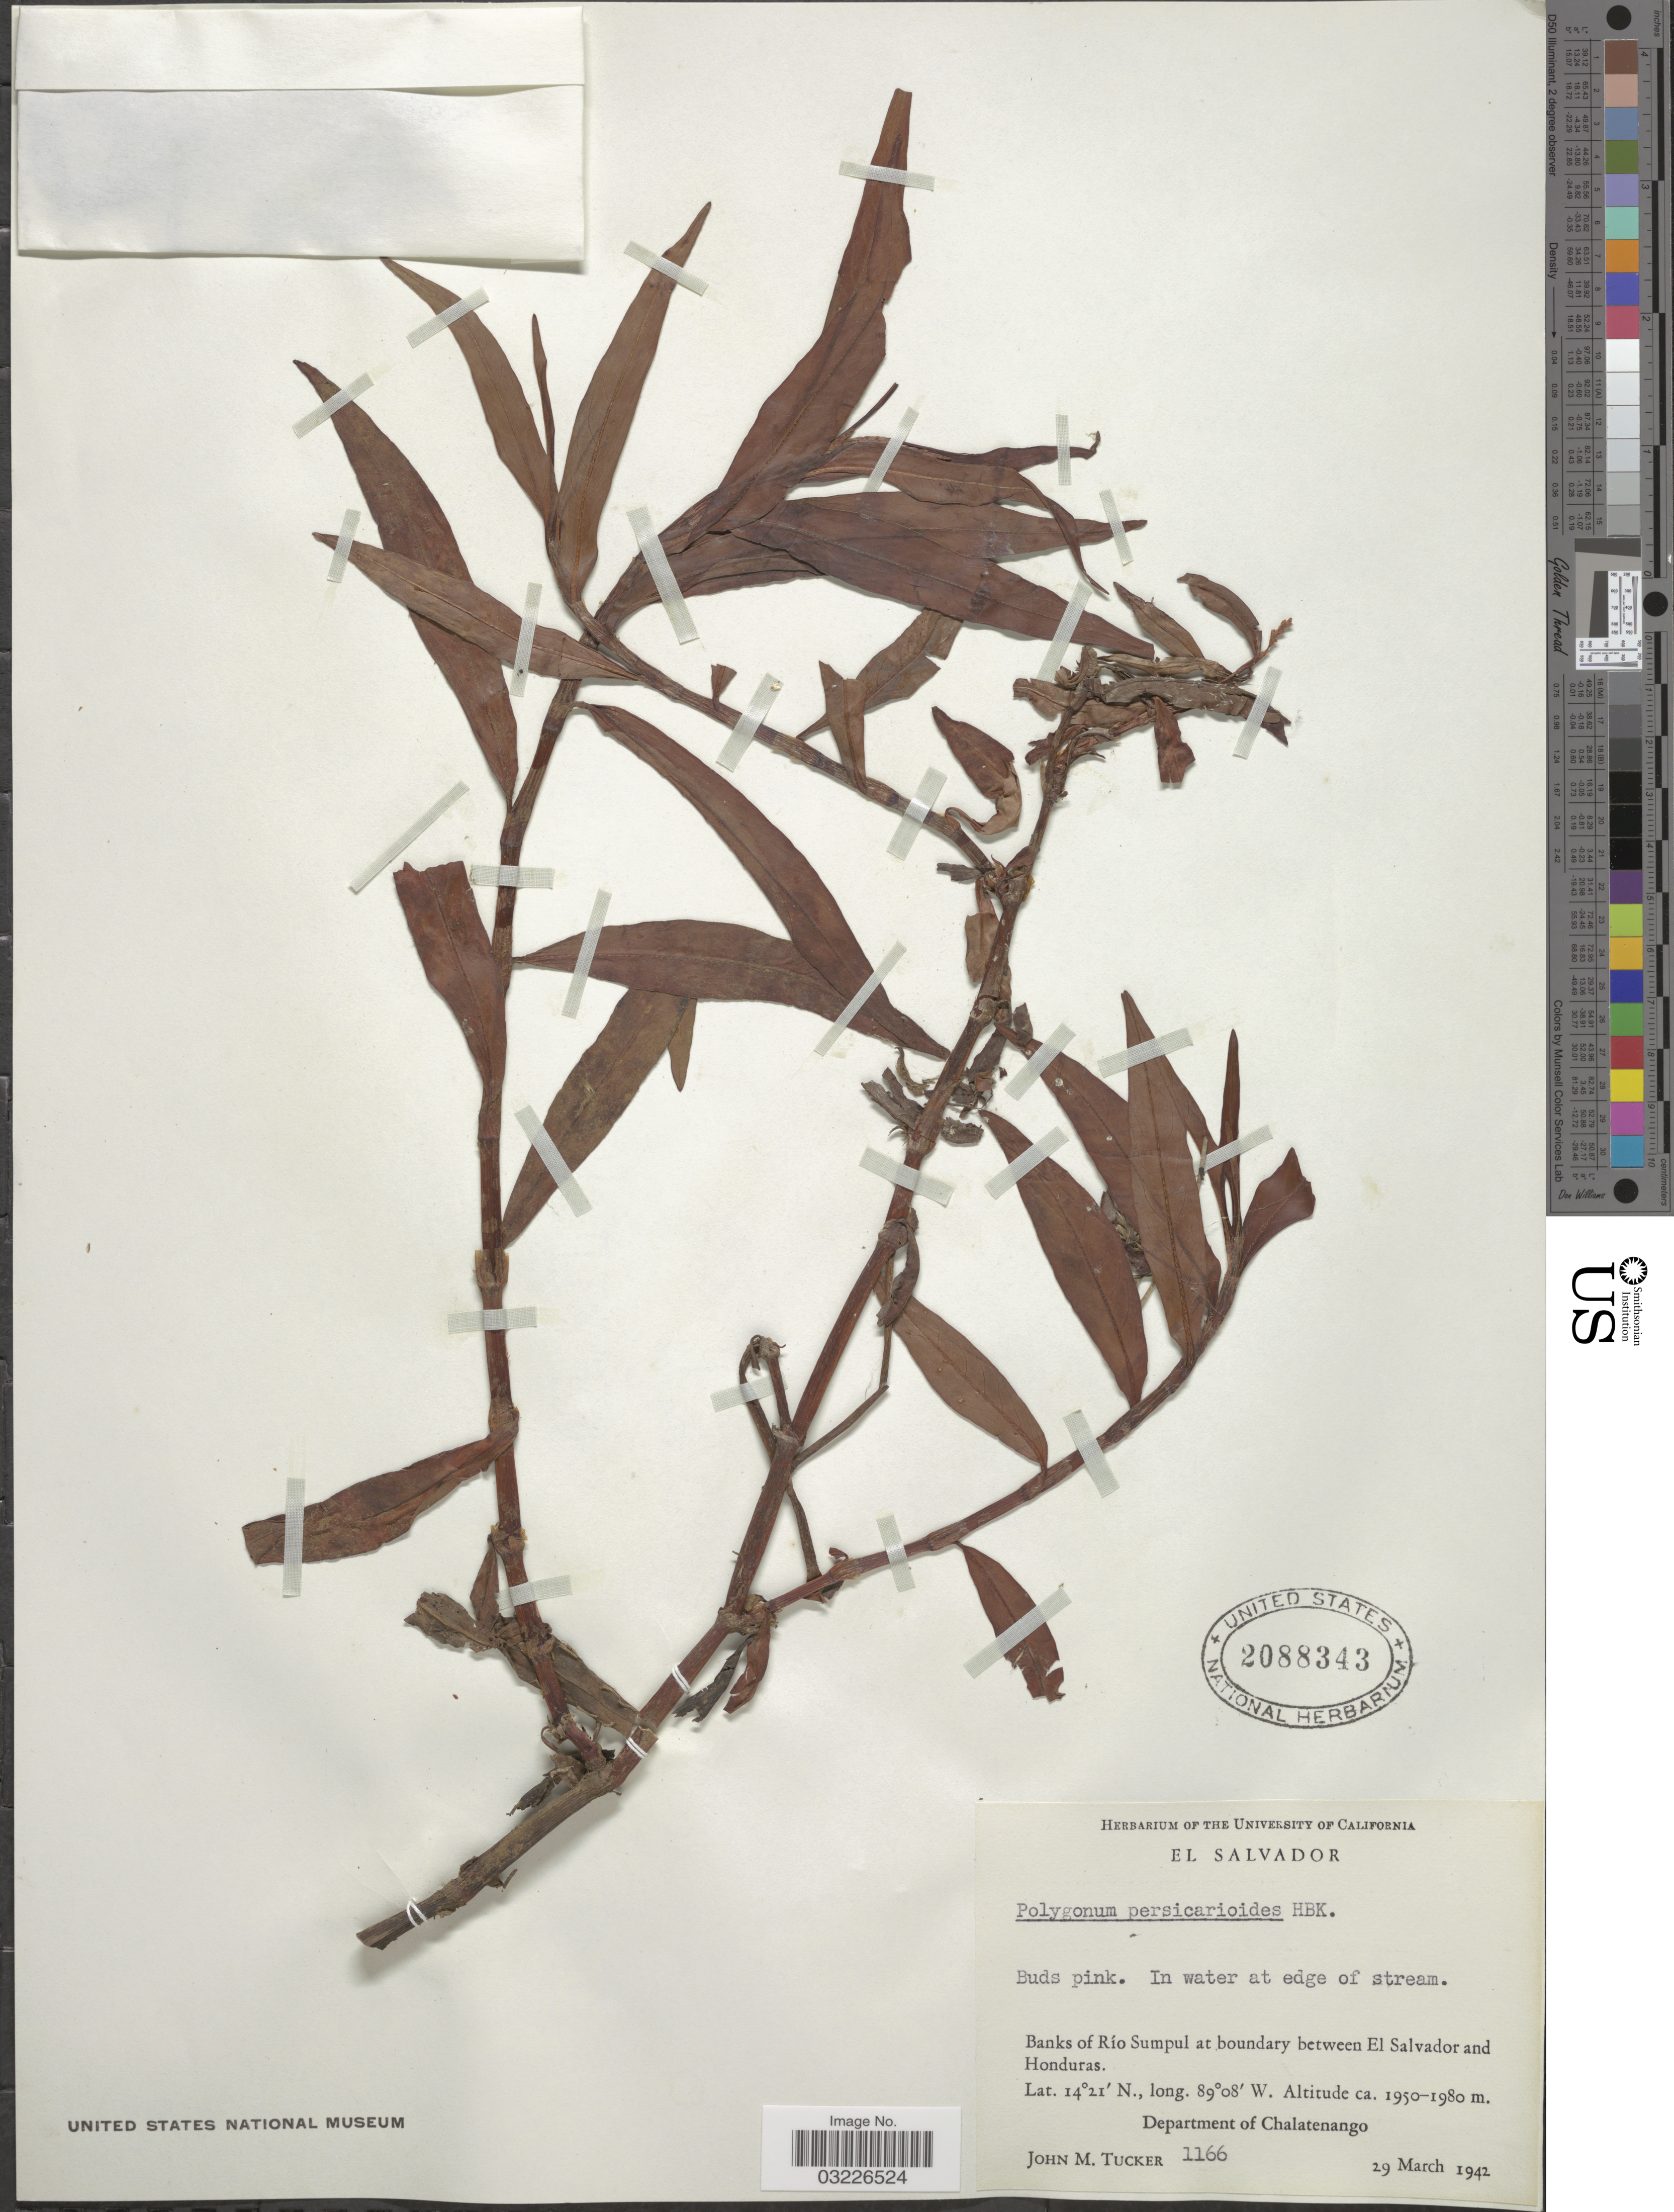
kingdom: Plantae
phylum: Tracheophyta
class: Magnoliopsida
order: Caryophyllales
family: Polygonaceae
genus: Polygonum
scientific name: Polygonum persicarioides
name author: Kunth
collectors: J. M. Tucker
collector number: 1166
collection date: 1942-03-29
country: El Salvador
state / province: Chalatenango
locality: Banks of Río Sumpul at boundary between El Salvador and Honduras. Department of Chalatenango.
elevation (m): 1950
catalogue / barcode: US 2088343